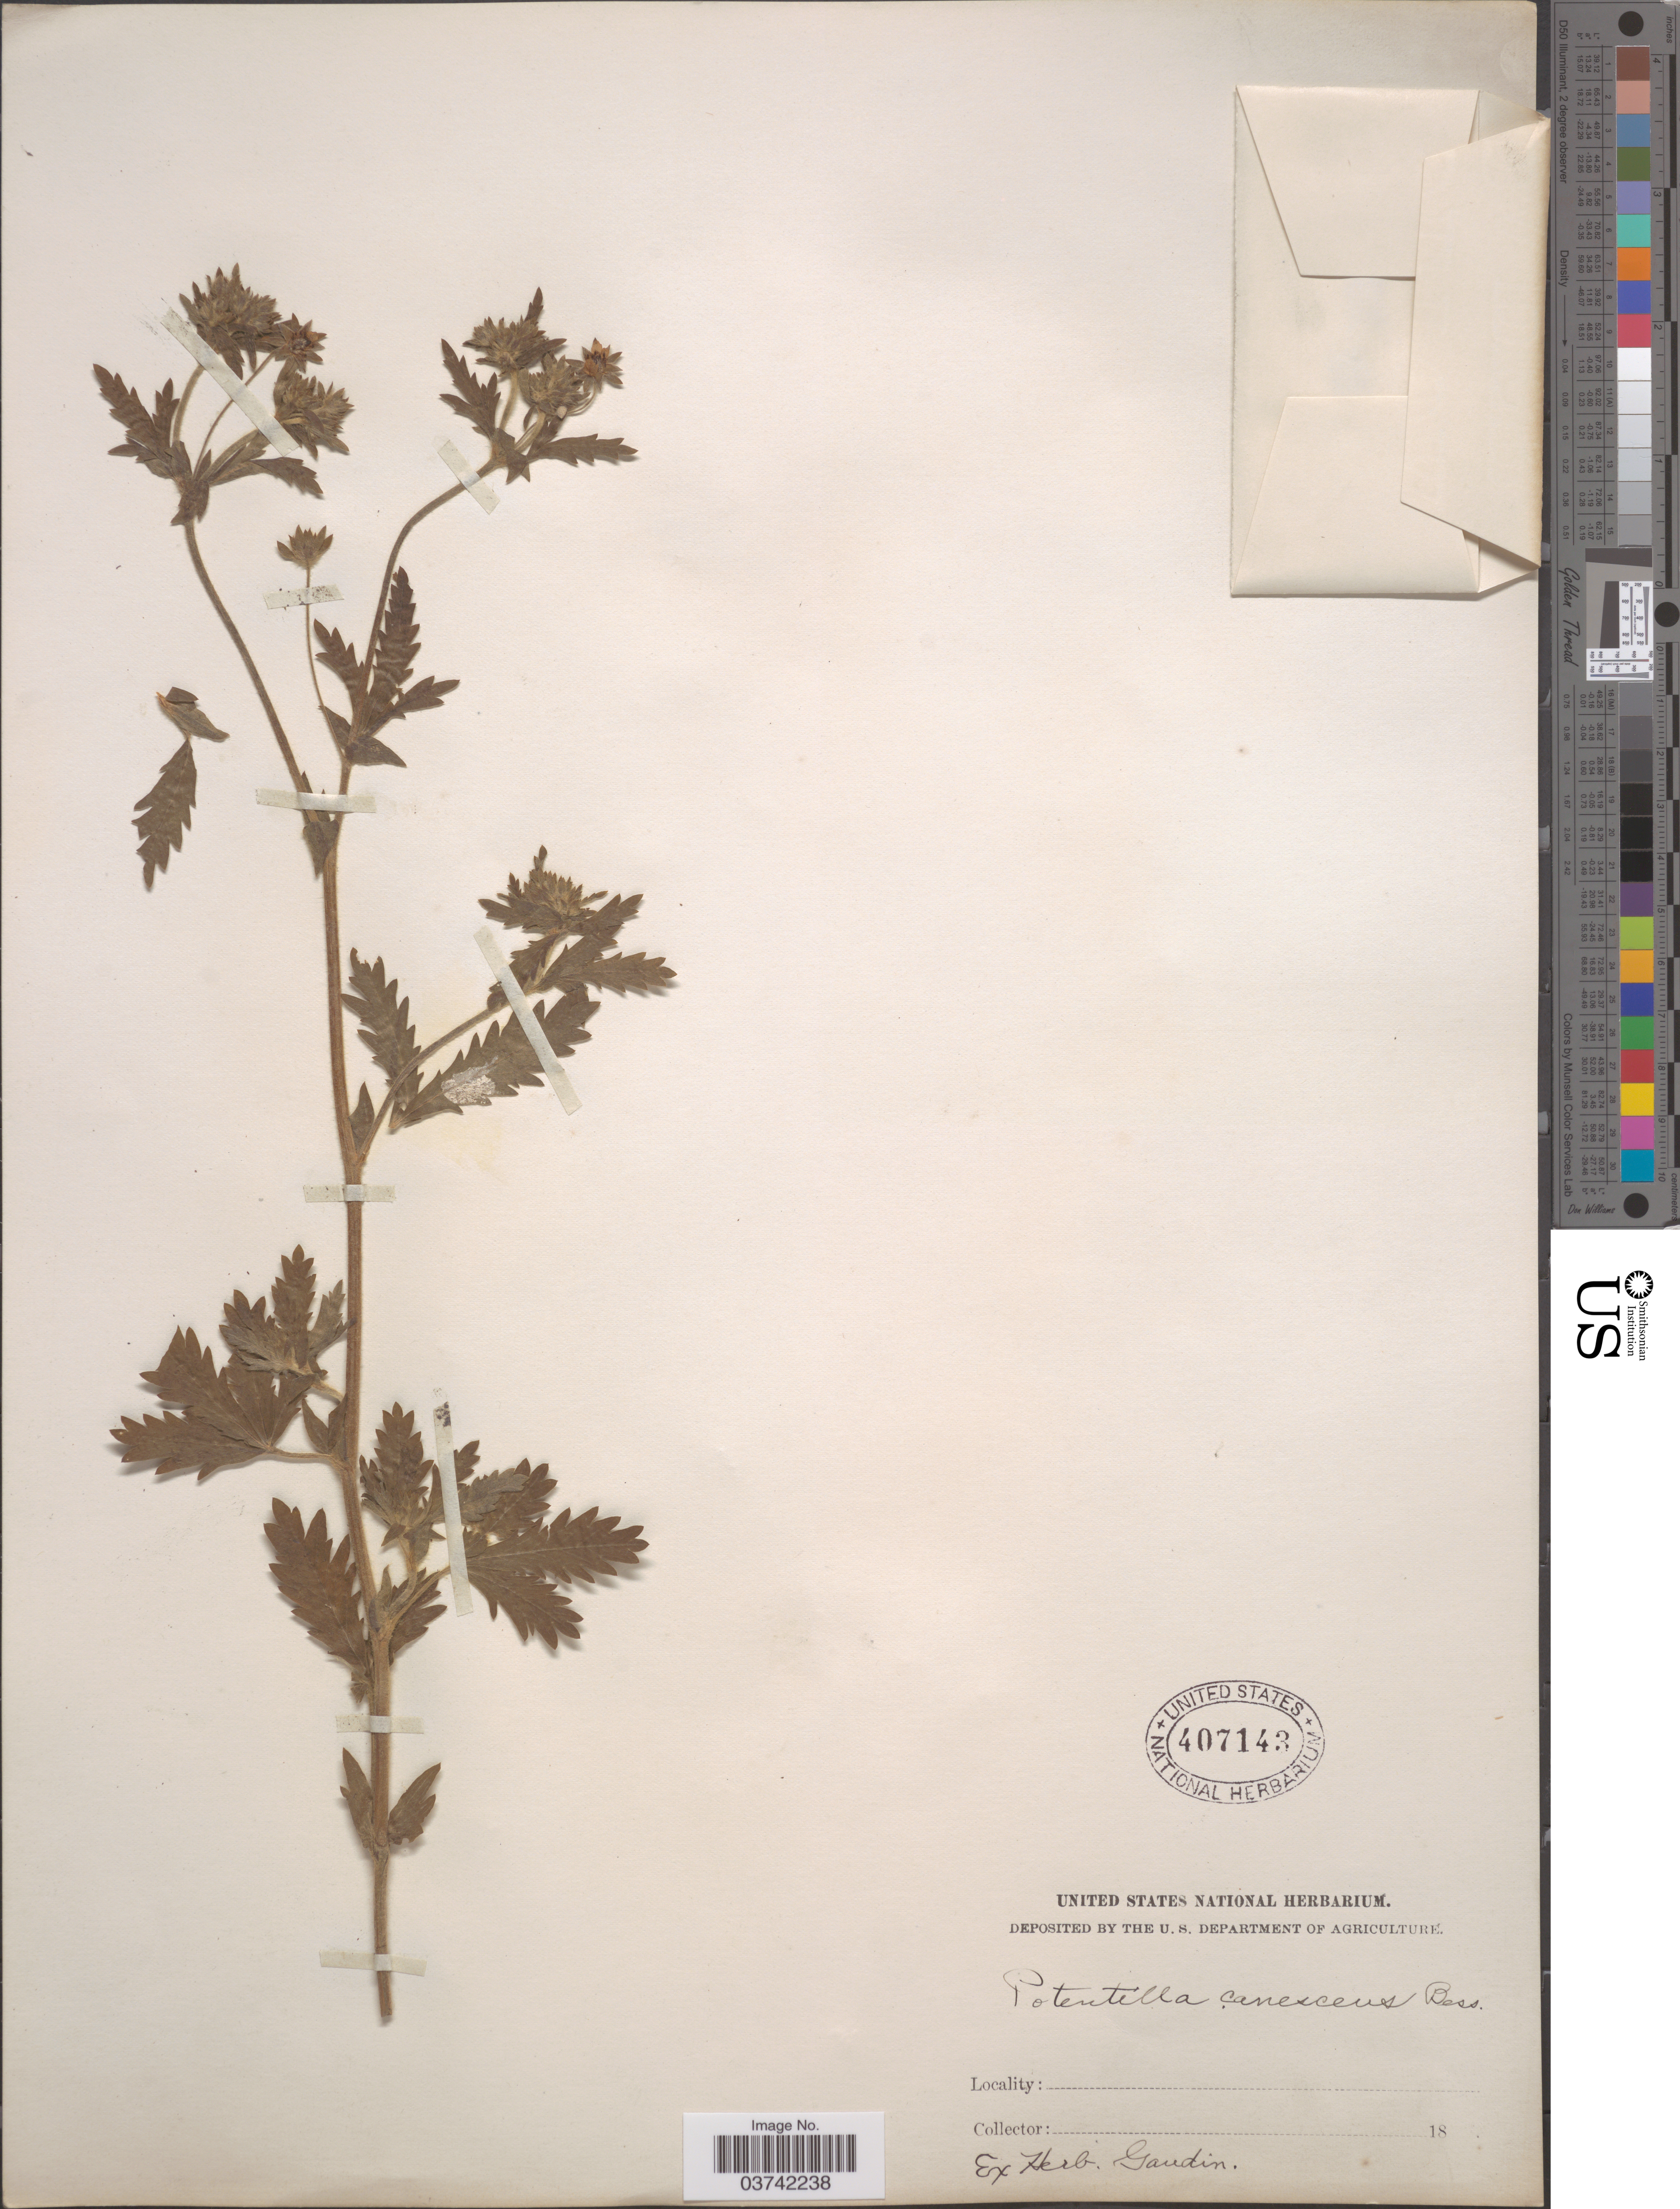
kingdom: Plantae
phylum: Tracheophyta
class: Magnoliopsida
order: Rosales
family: Rosaceae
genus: Potentilla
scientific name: Potentilla canescens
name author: Besser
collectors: Ex herb. Gaudin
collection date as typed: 18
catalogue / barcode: US 407143